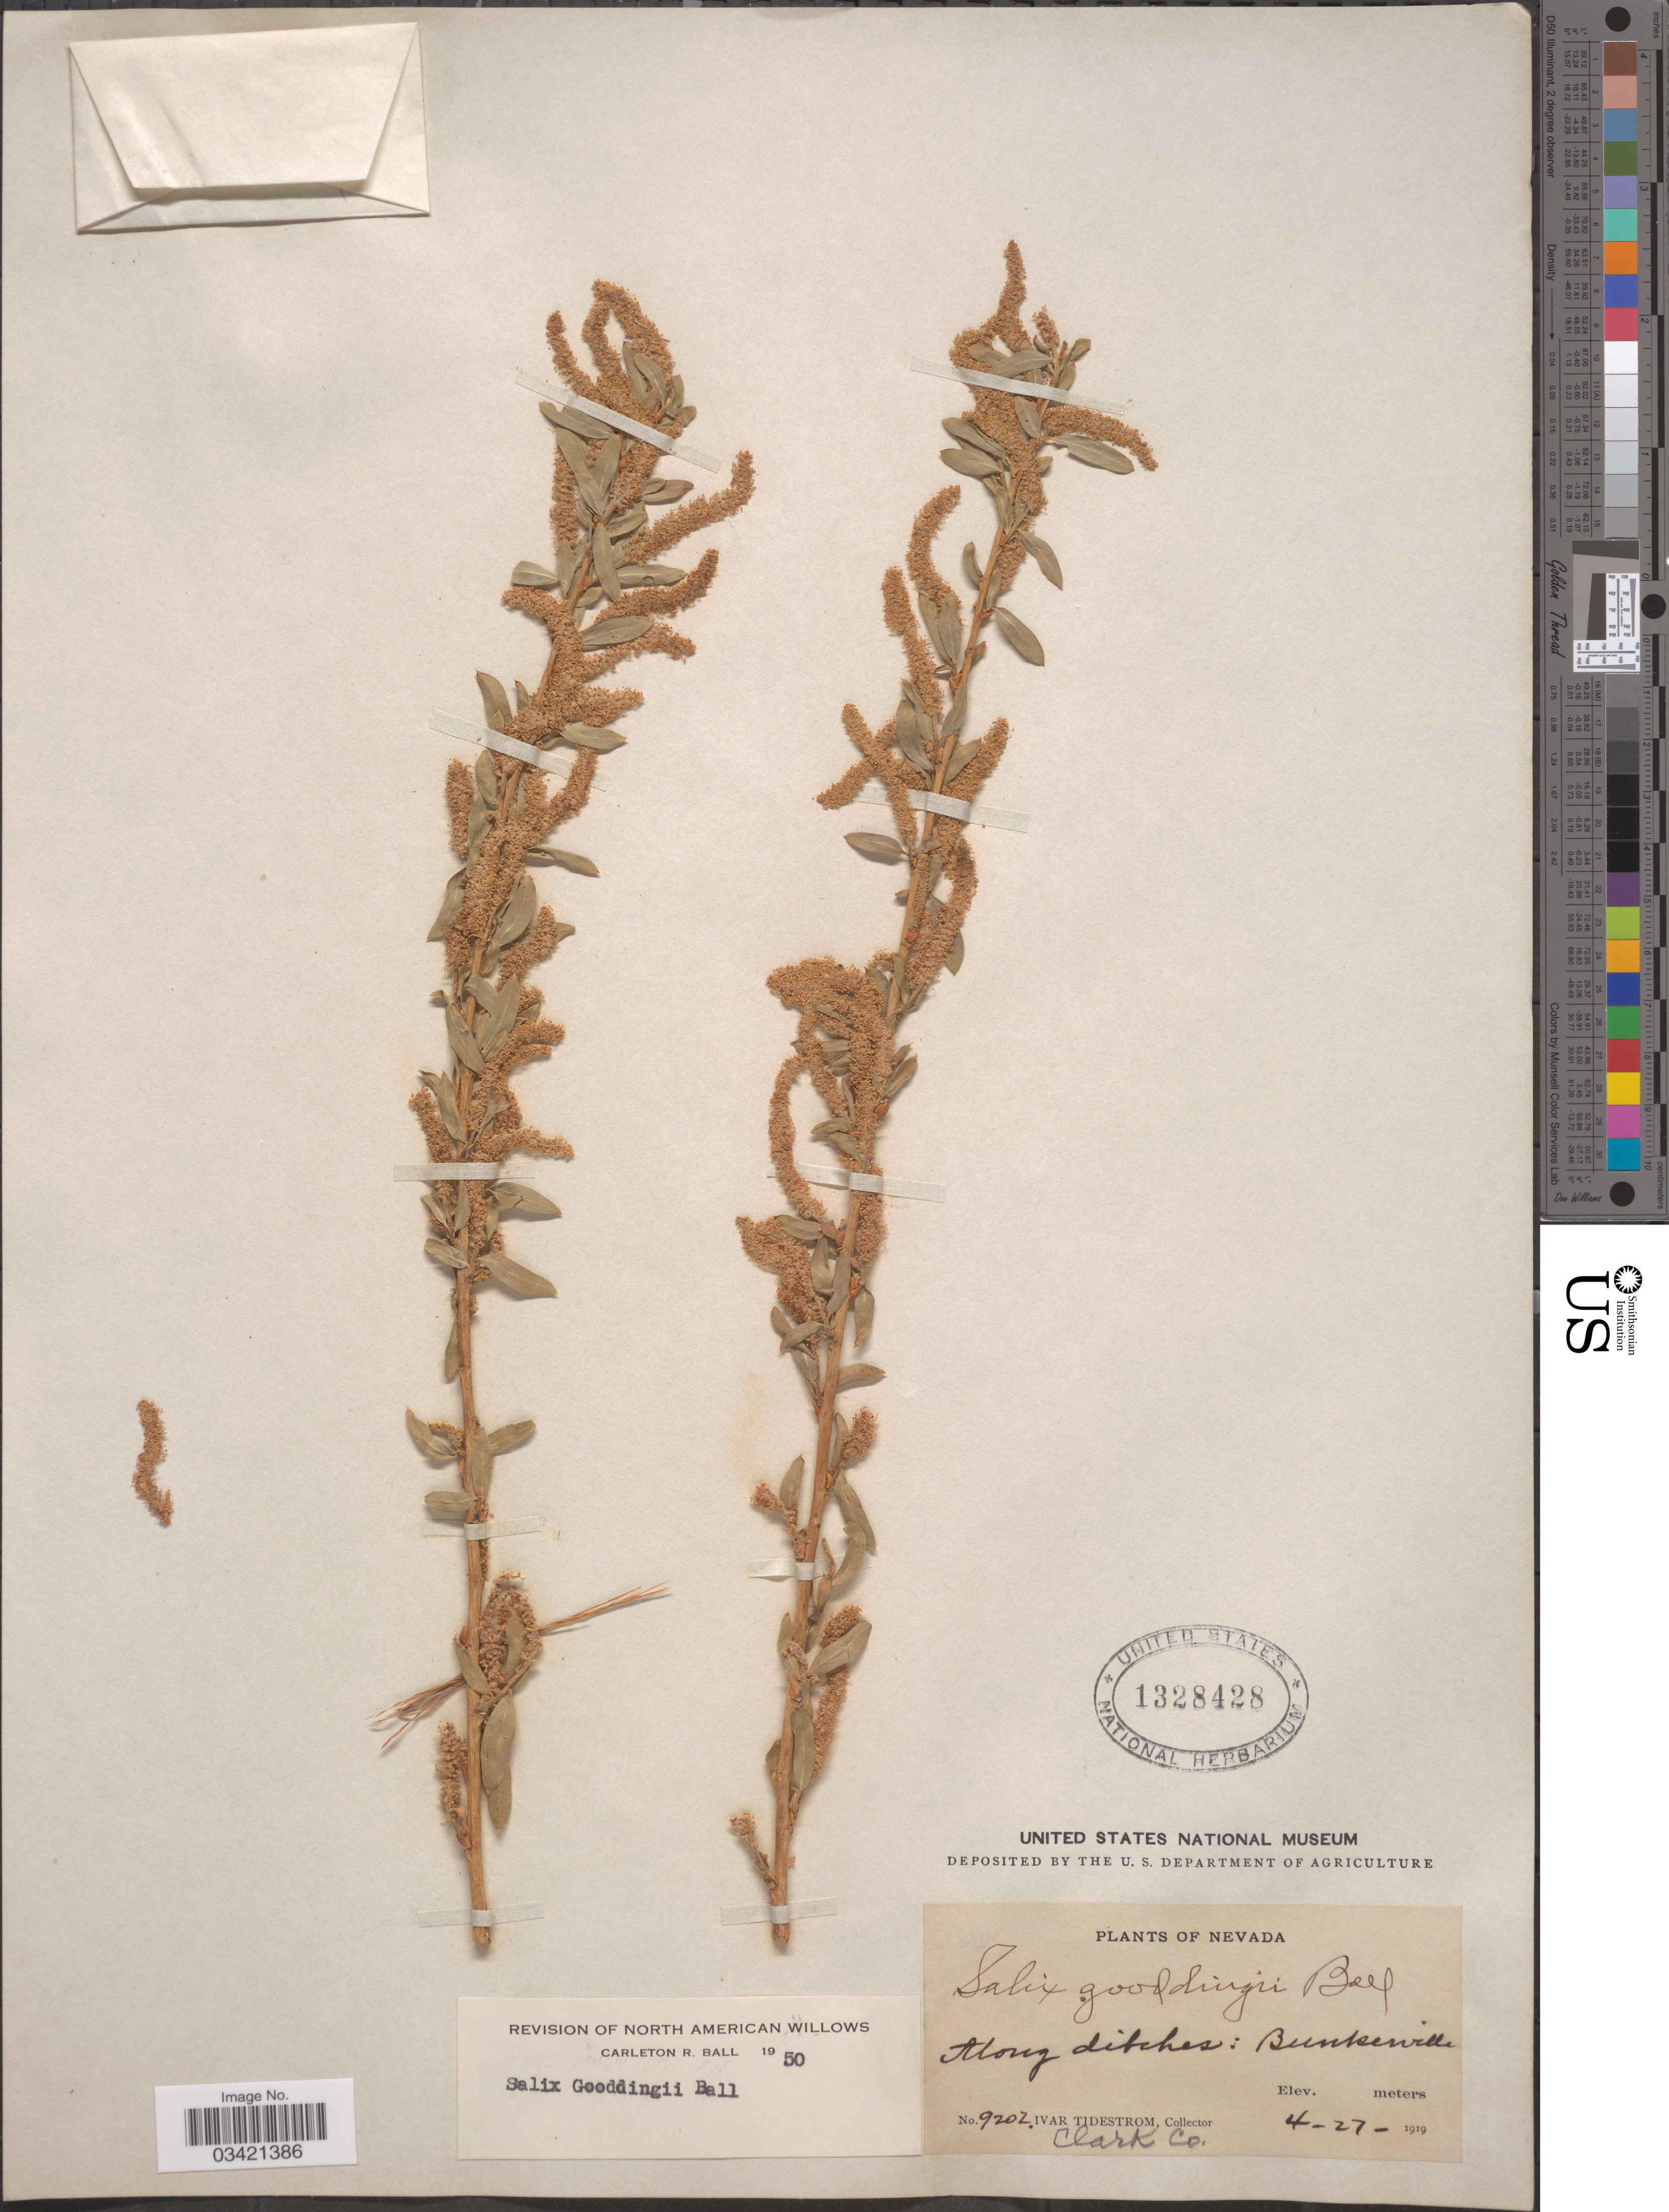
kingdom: Plantae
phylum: Tracheophyta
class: Magnoliopsida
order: Malpighiales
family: Salicaceae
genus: Salix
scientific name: Salix gooddingii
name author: C.R. Ball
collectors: I. F. Tidestrom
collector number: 9202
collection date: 1919-04-27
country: United States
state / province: Nevada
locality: Along ditches: Bunkerville. Clark Co.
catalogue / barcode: US 1328428